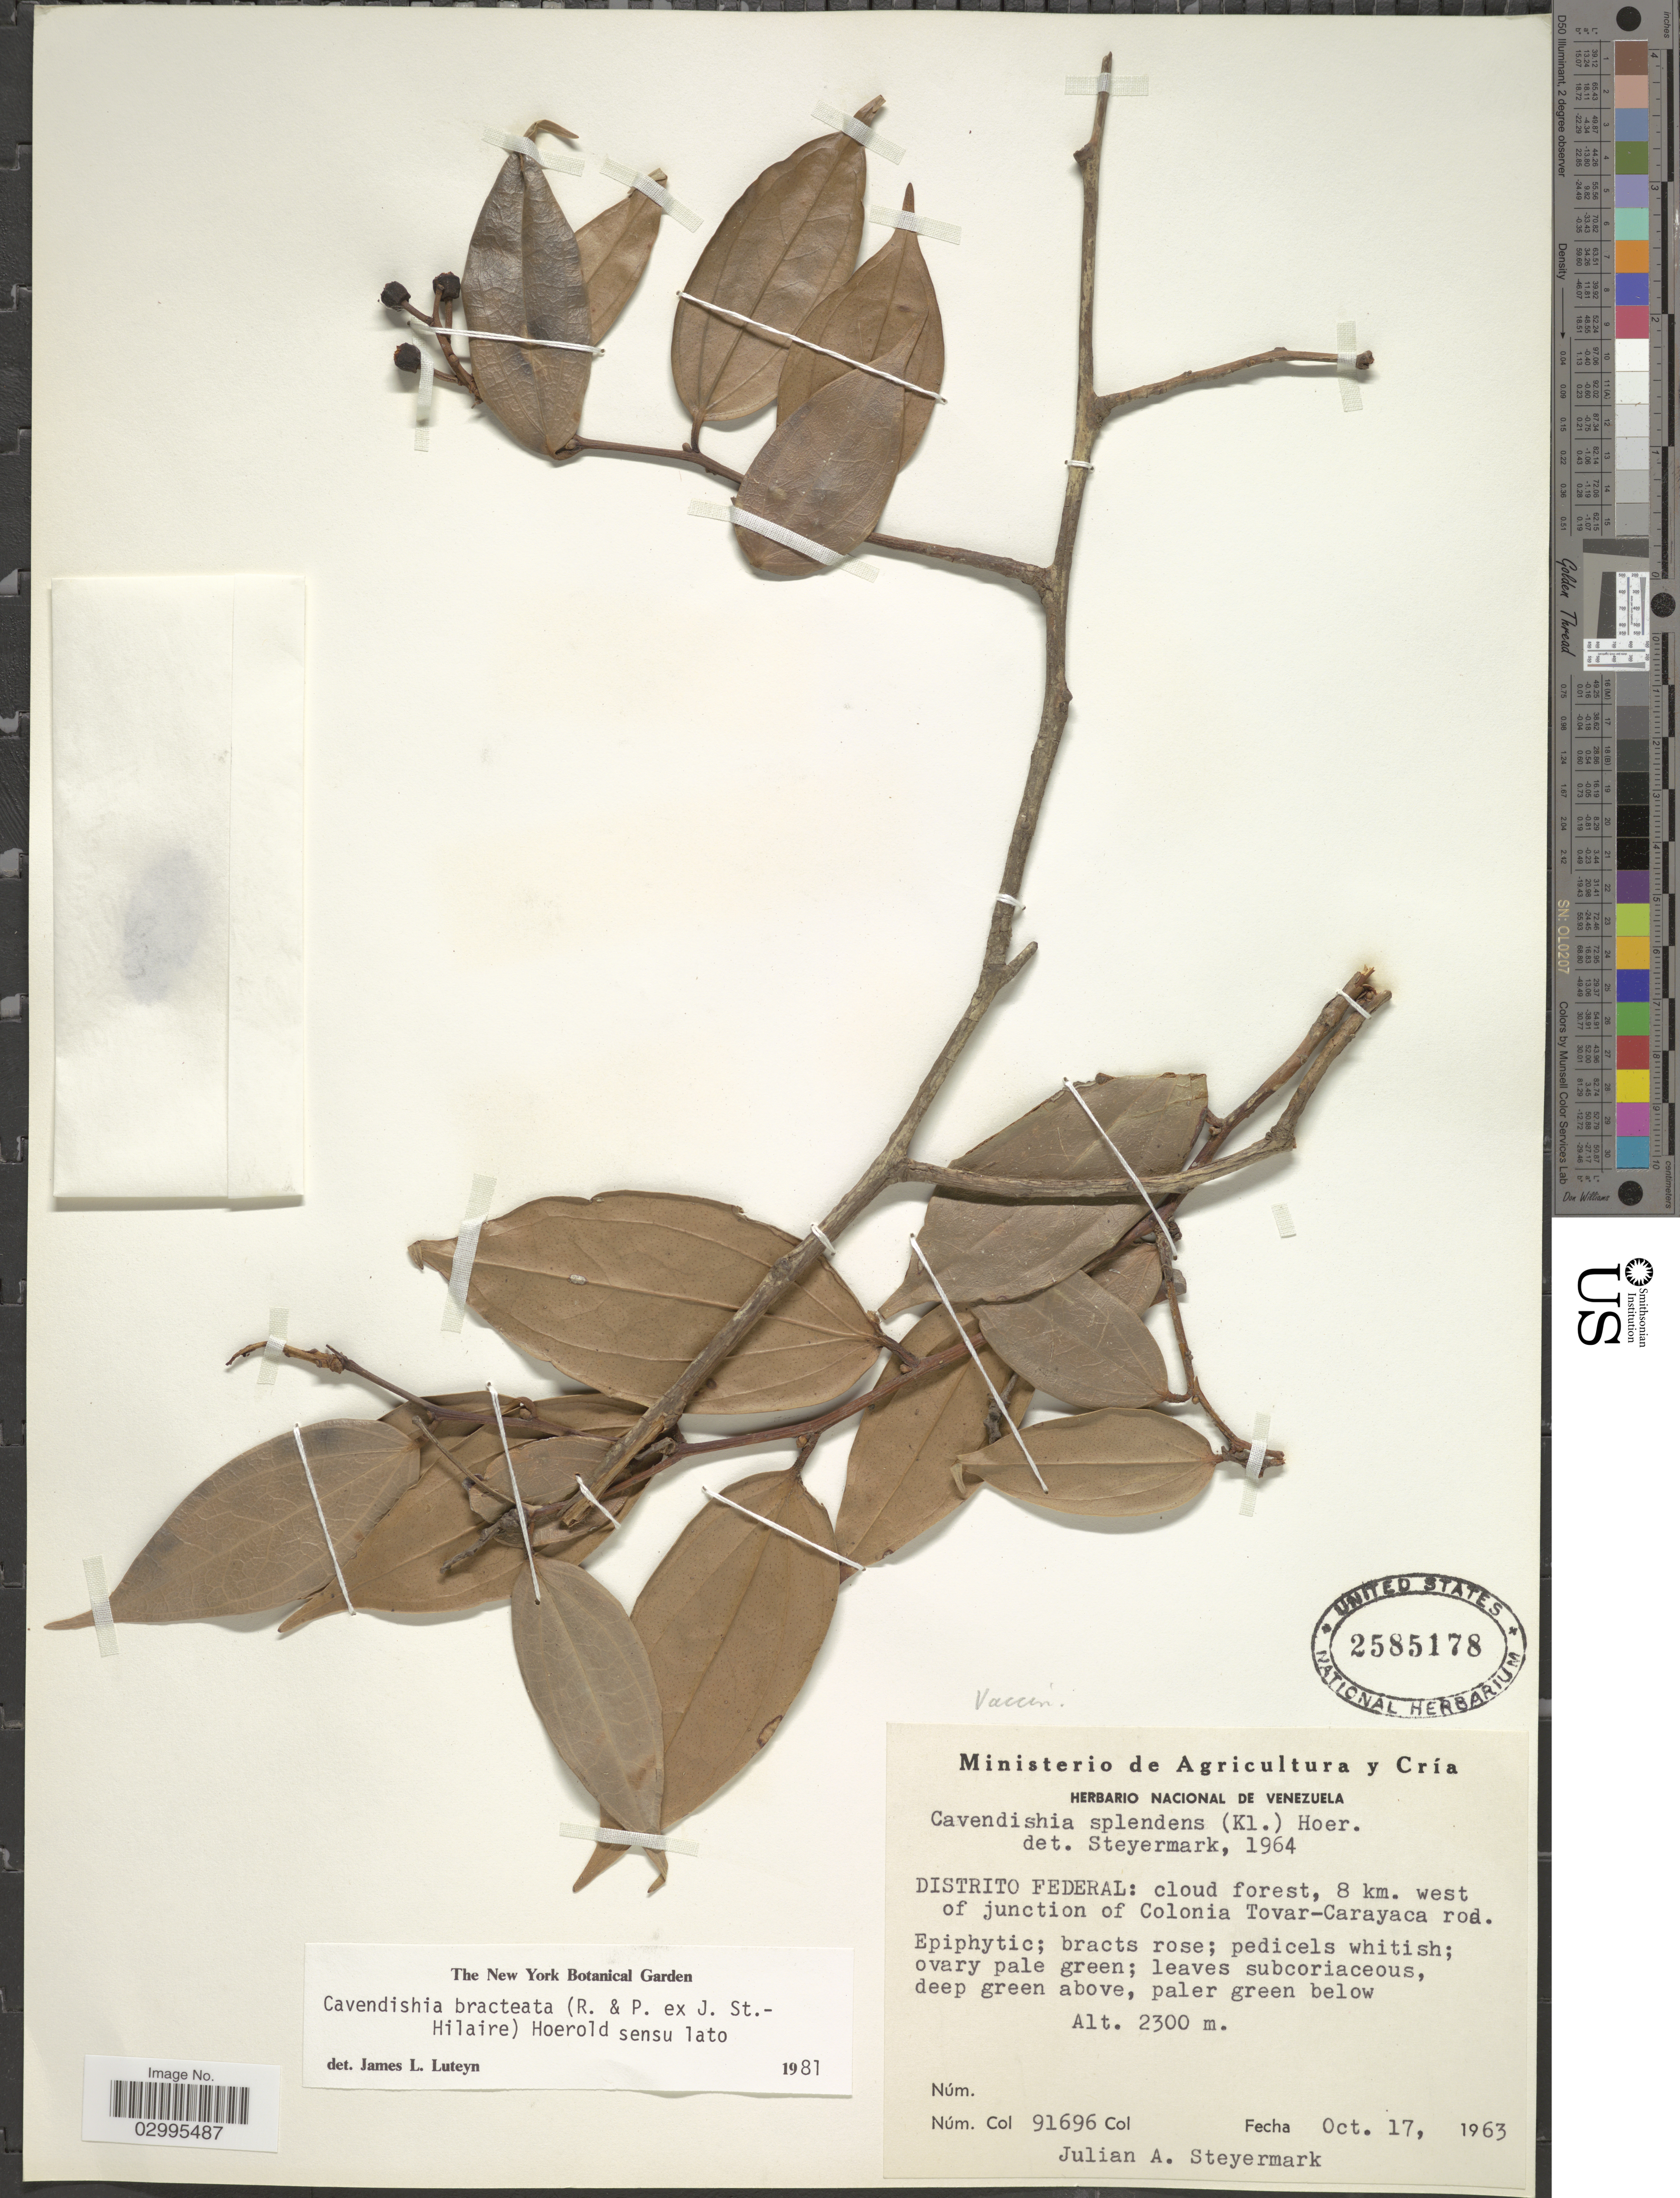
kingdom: Plantae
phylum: Tracheophyta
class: Magnoliopsida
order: Ericales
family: Ericaceae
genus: Cavendishia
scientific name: Cavendishia bracteata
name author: (Ruiz & Pav. ex J. St.-Hil.) Hoerold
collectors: J. Steyermark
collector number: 91696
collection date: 1963-10-17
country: Venezuela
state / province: Distrito Federal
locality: Distrito Federal: cloud forest, 8 km. west of junction of Colonia Tovar-Carayaca rod.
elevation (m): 2300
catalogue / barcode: US 2585178